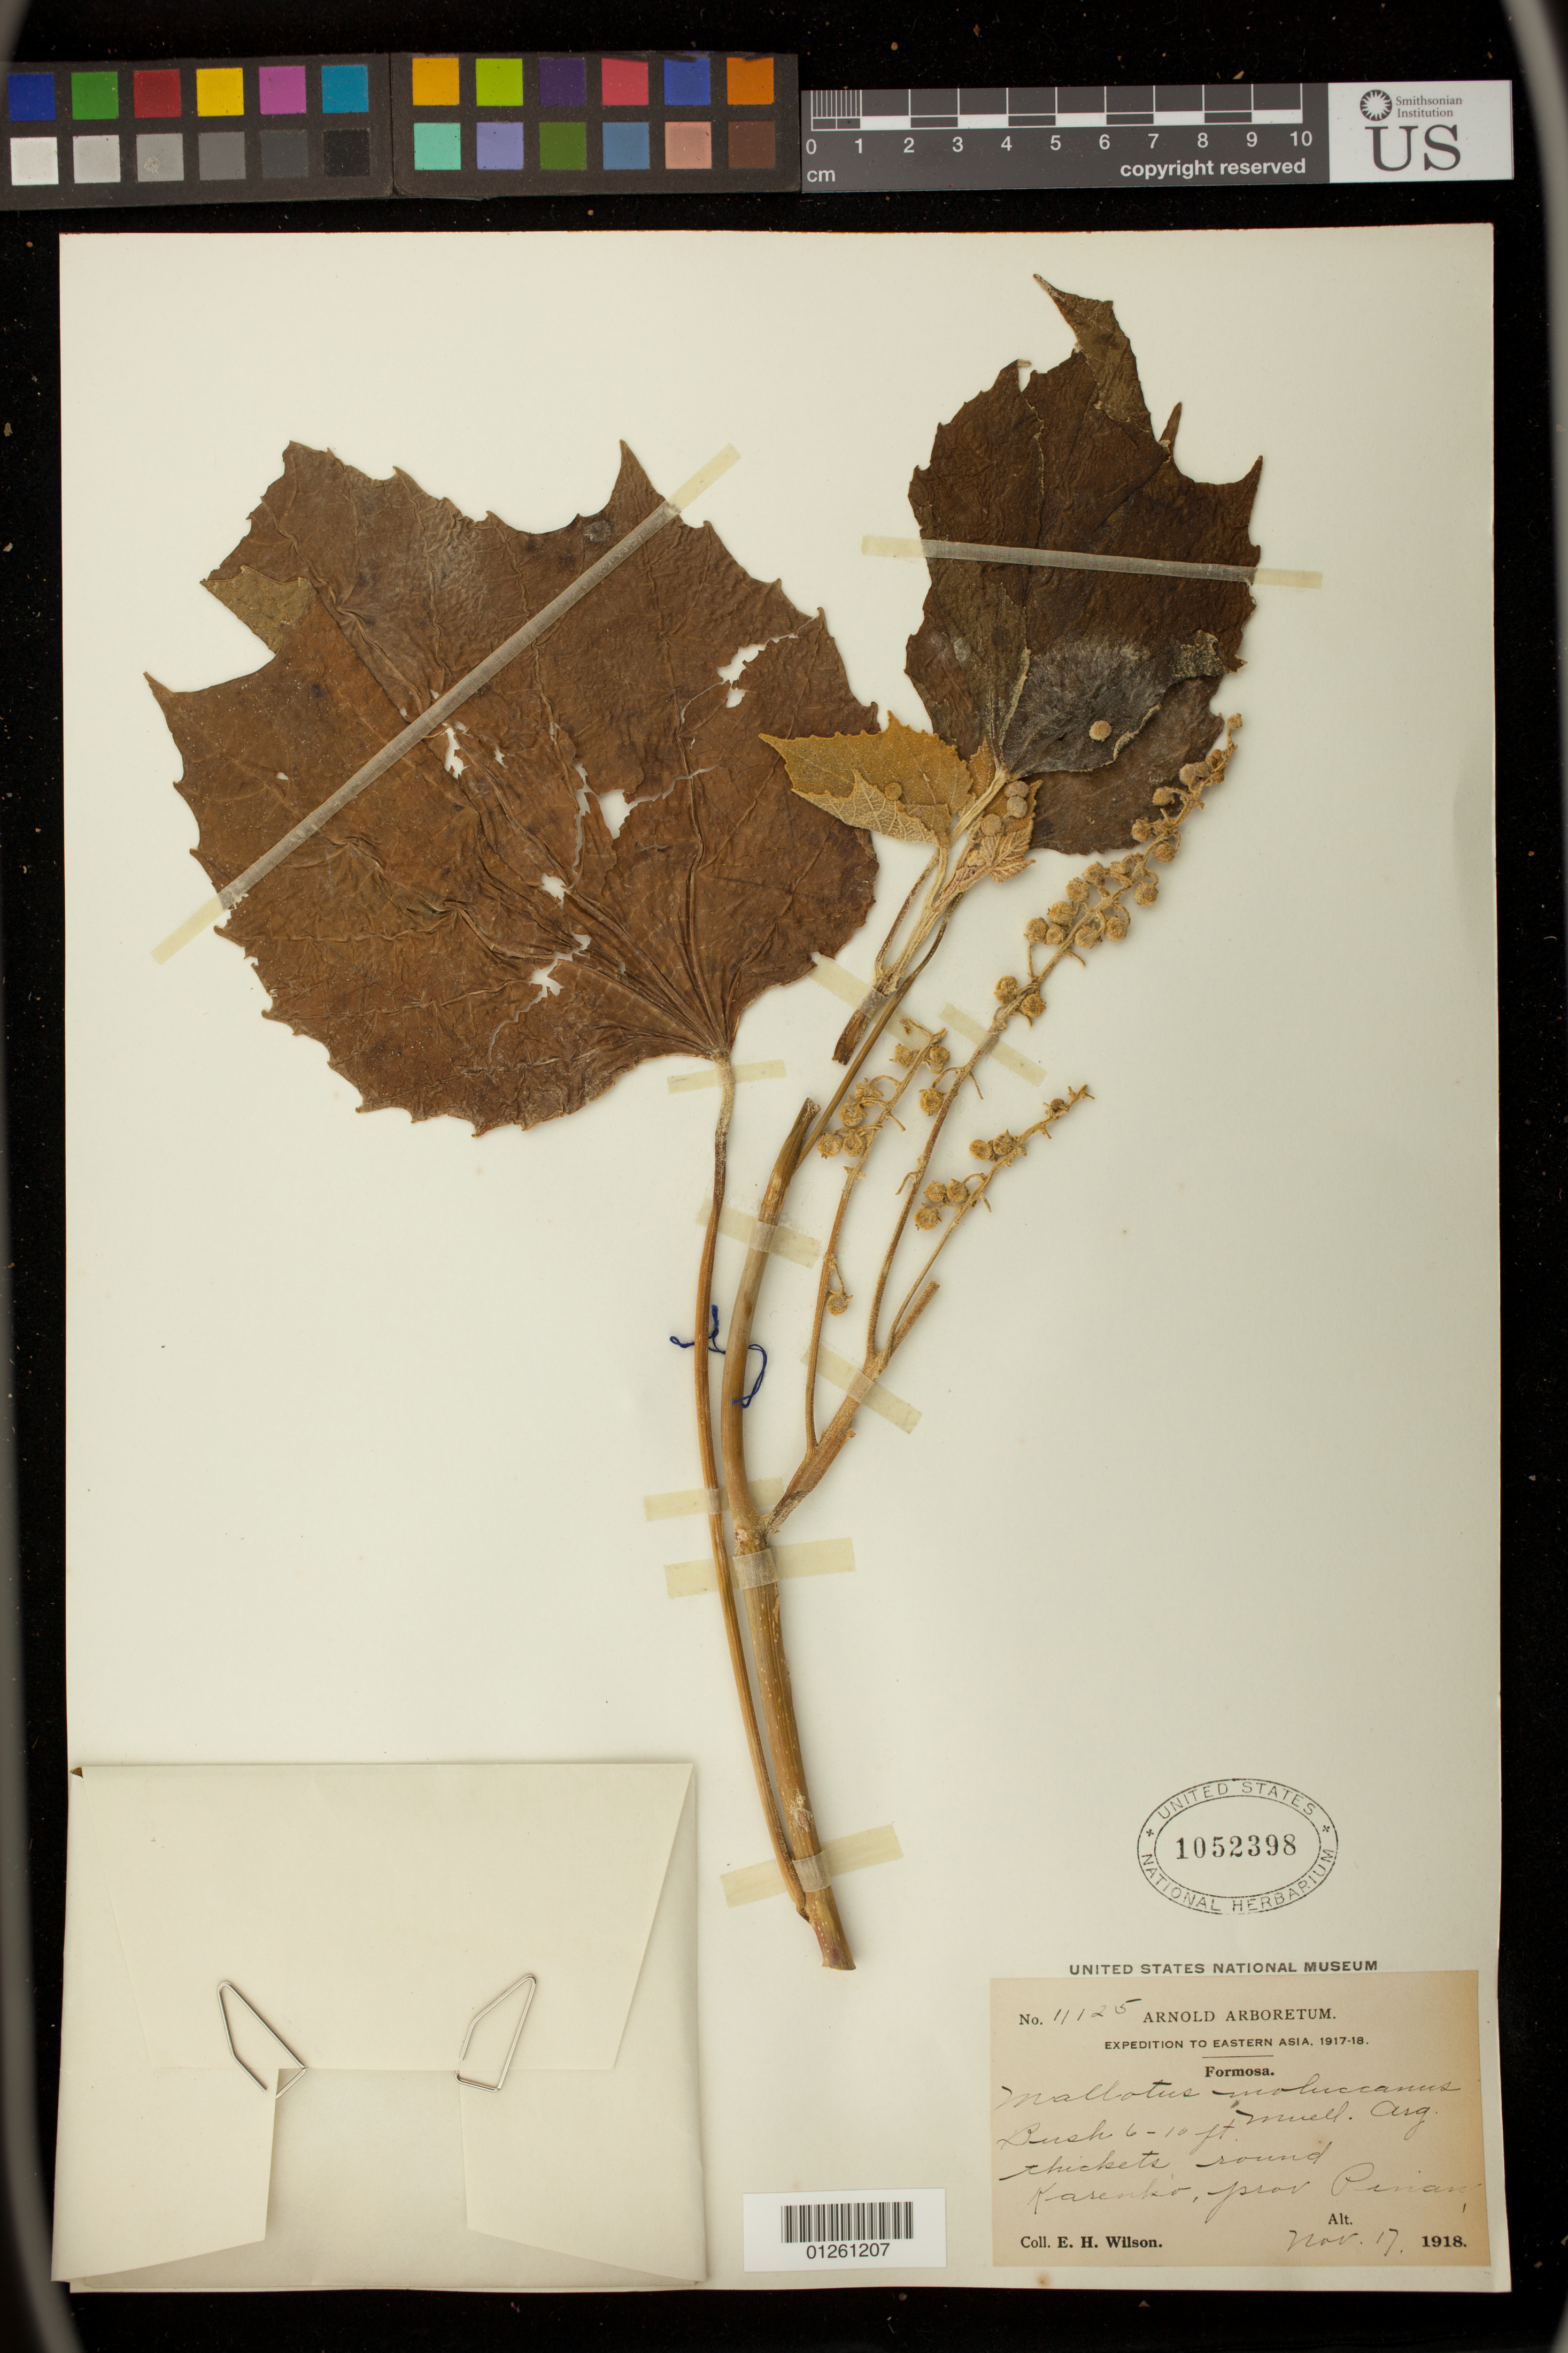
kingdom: Plantae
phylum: Tracheophyta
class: Magnoliopsida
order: Malpighiales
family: Euphorbiaceae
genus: Melanolepis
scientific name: Melanolepis multiglandulosa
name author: (Reinw. ex Blume) Rchb. f. & Zoll.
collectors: E. H. Wilson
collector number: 11125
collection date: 1918-11-17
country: Taiwan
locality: Formosa. Karanko , Province of Pinan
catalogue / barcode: US 1052398